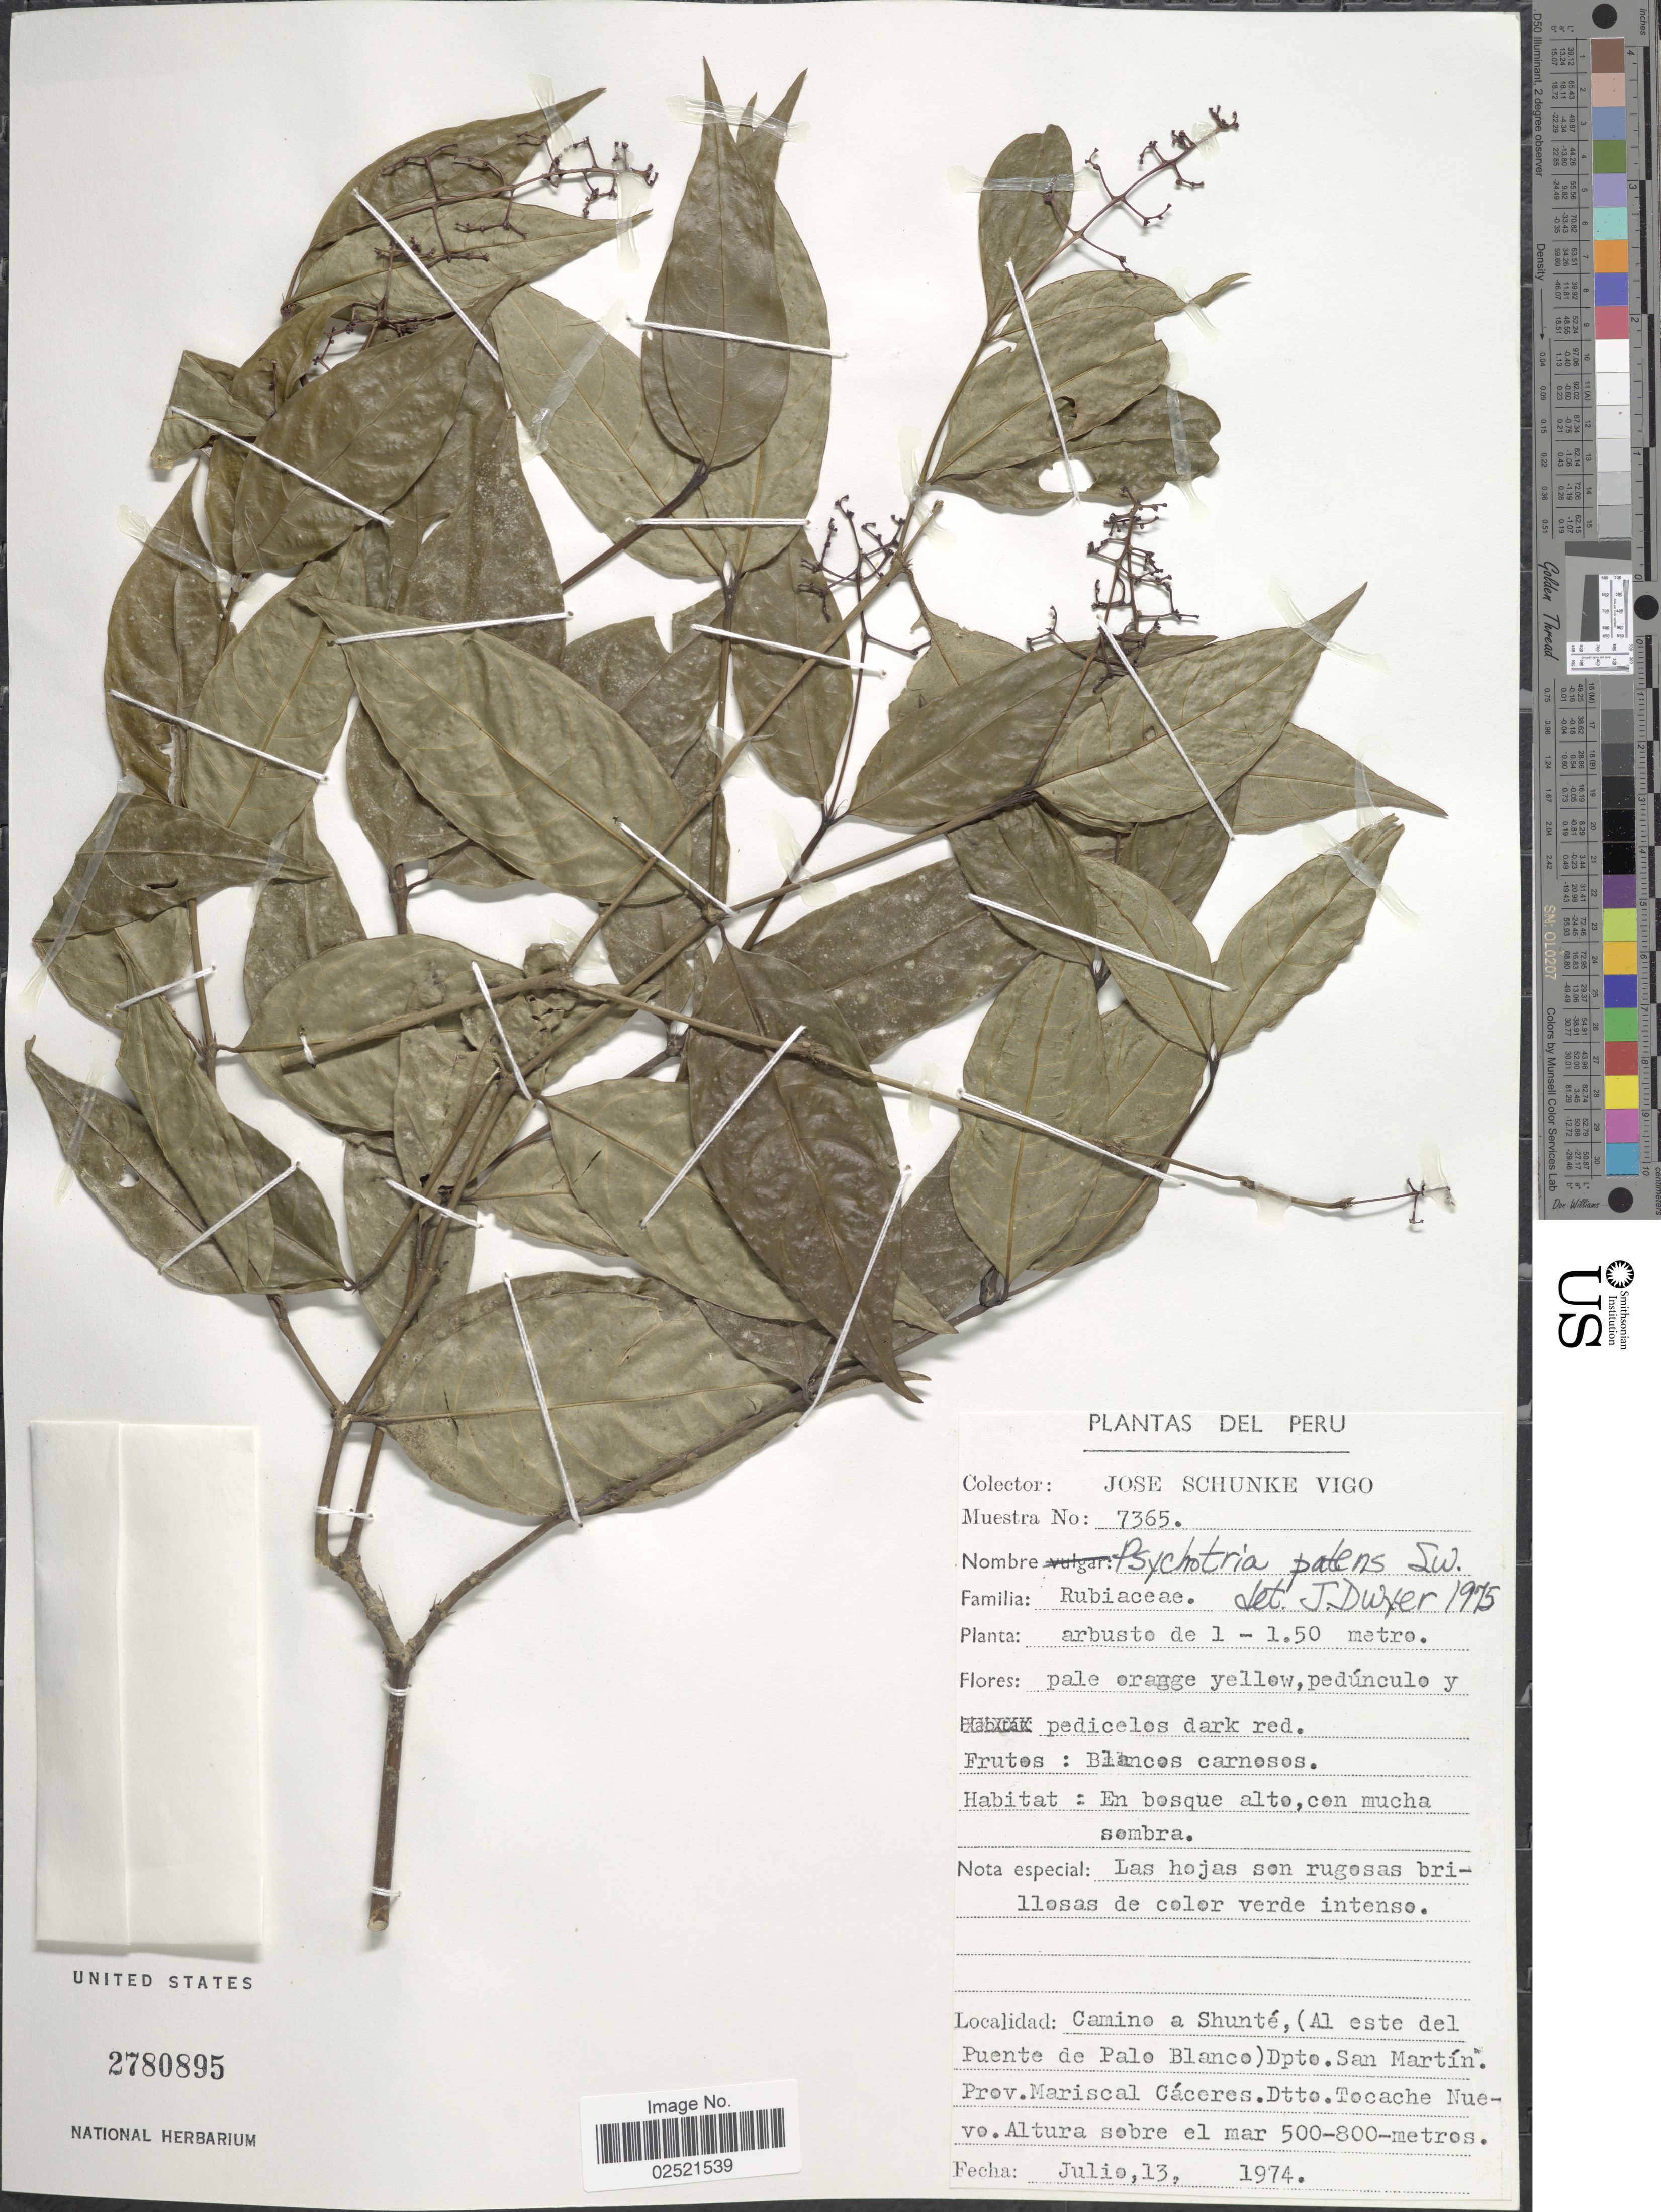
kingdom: Plantae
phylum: Tracheophyta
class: Magnoliopsida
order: Gentianales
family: Rubiaceae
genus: Psychotria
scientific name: Psychotria patens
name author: Sw.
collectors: J. Schunke Vigo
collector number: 7365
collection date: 1974-07-13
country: Peru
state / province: San Martín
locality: Camino a Shunté, (Al este del Puente de Palo Blano), Prov. Mariscal Caceres, Dtto. Tocache Nuevo.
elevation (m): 500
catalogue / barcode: US 2780895